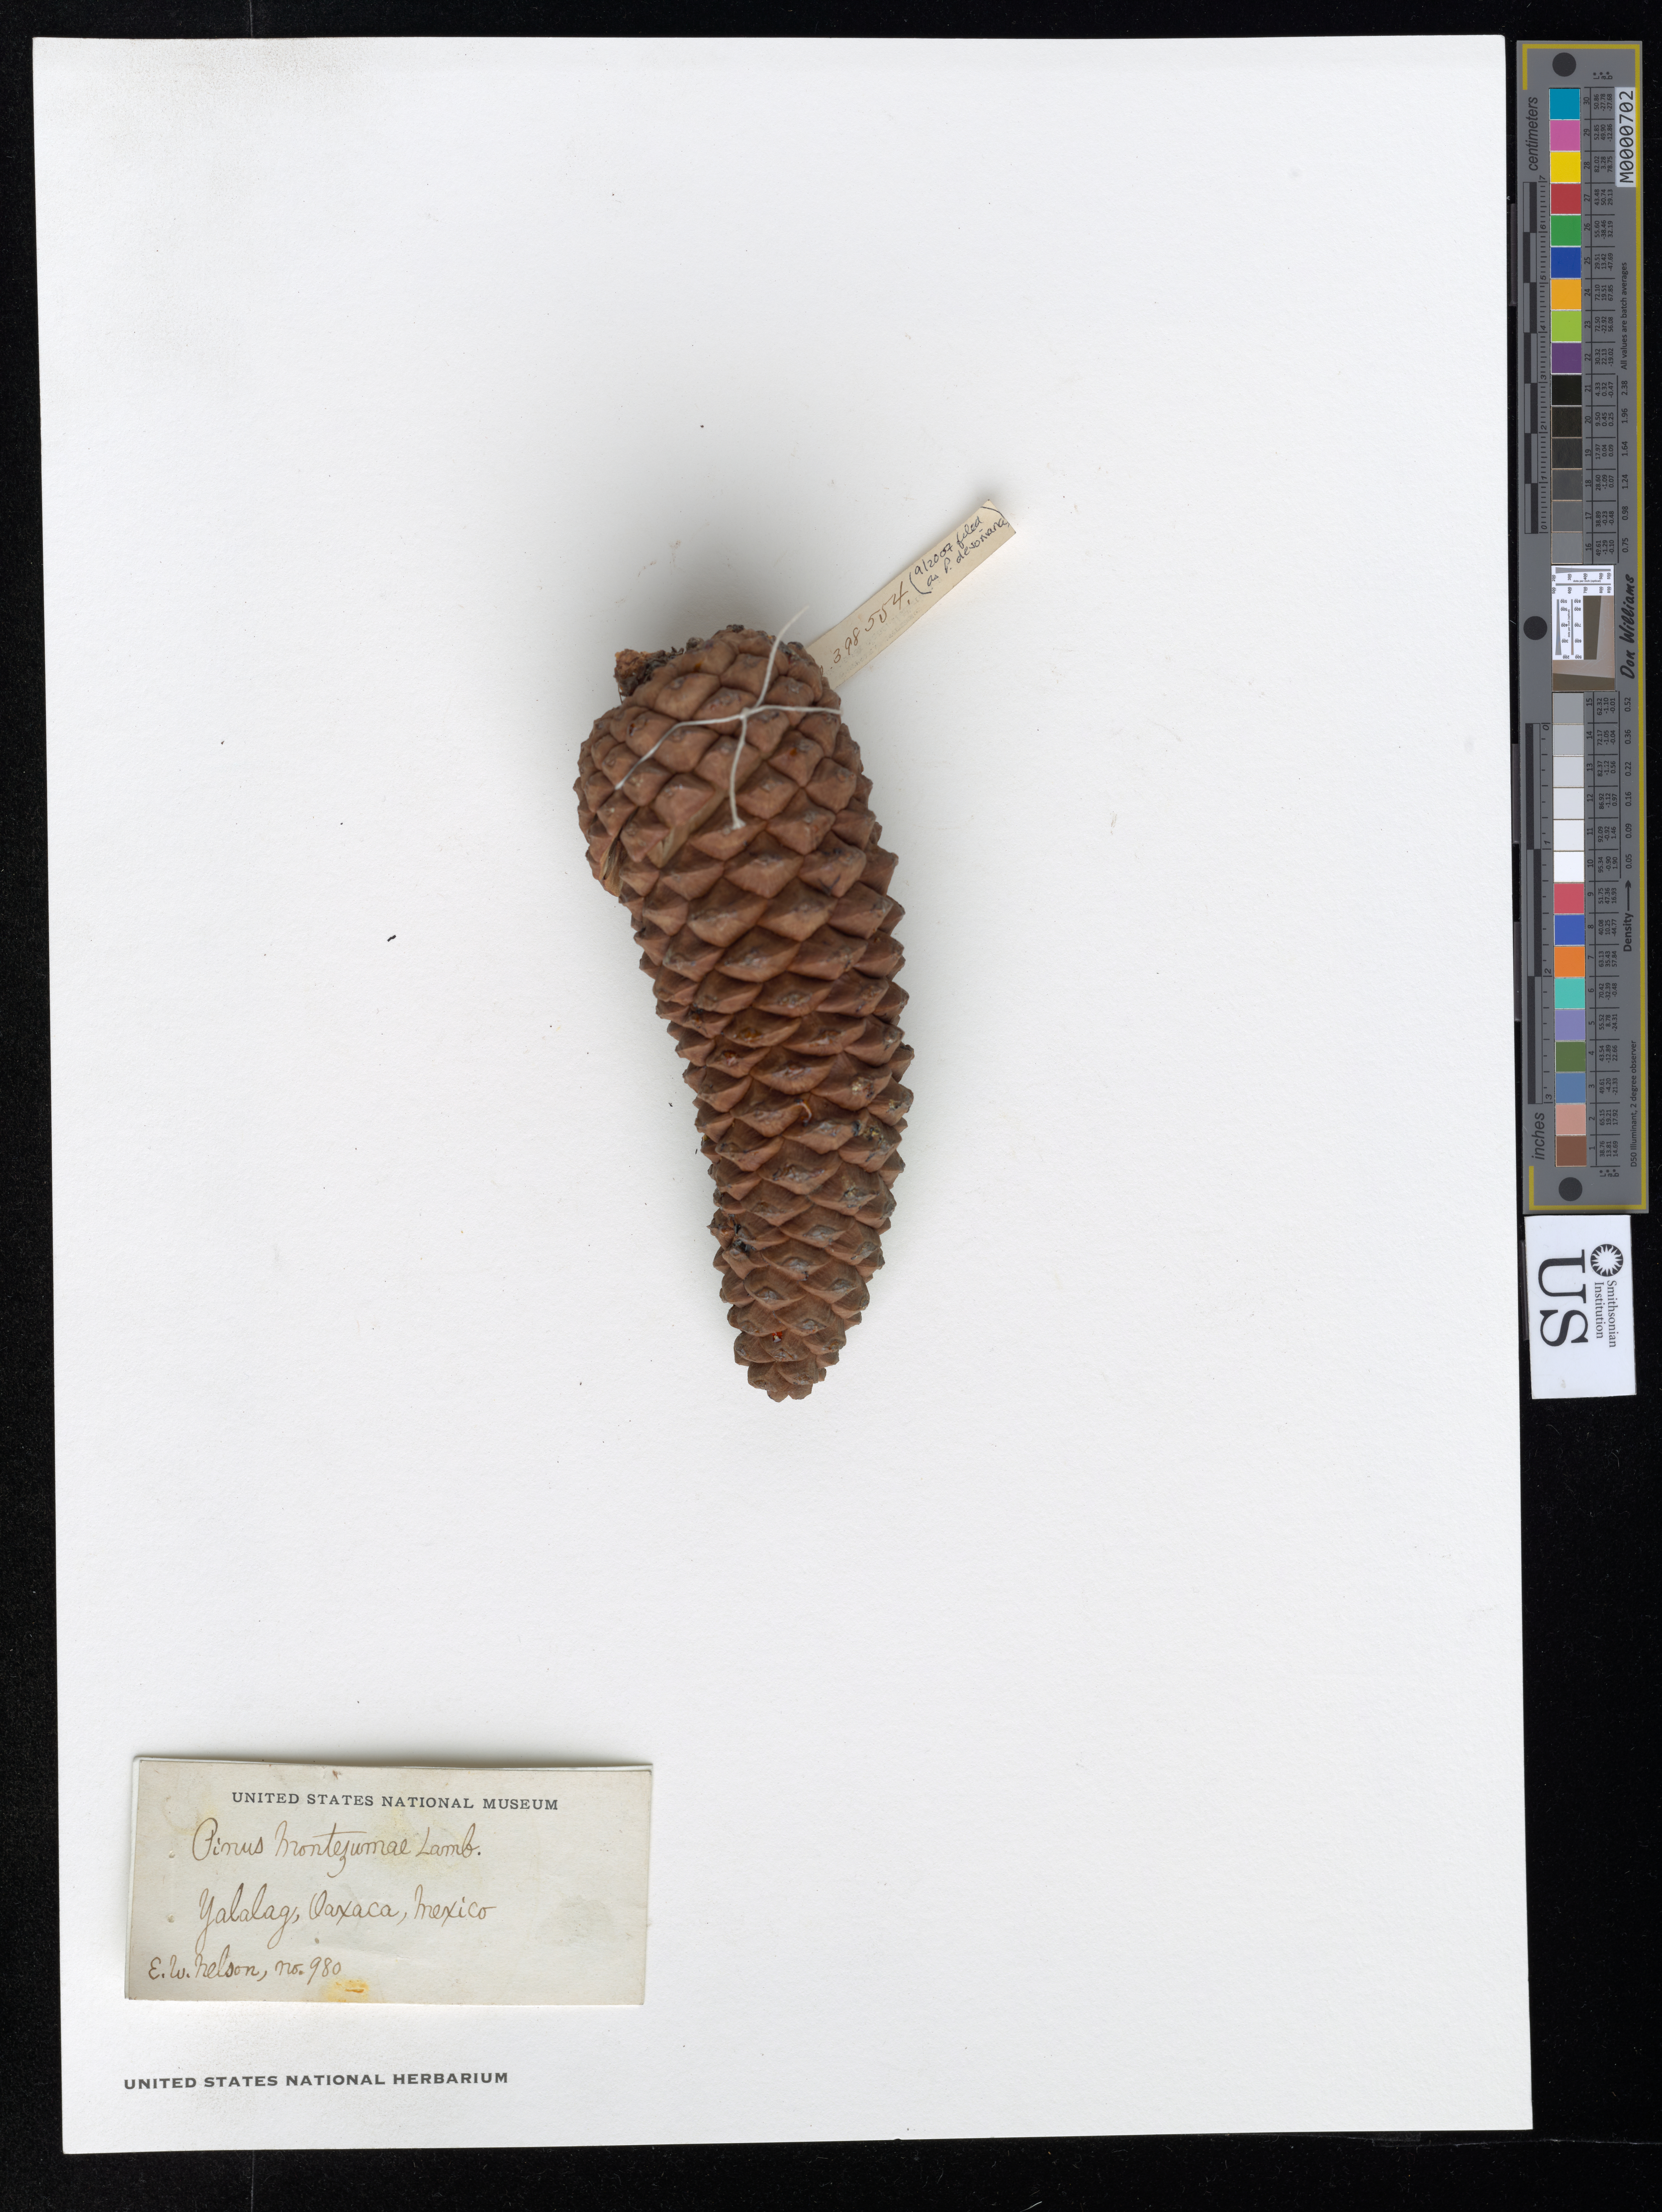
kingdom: Plantae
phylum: Tracheophyta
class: Pinopsida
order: Pinales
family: Pinaceae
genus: Pinus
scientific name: Pinus devoniana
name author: Lindl.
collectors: E. W. Nelson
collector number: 980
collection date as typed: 01 Aug 1894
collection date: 1894-08-01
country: Mexico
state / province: Oaxaca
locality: Mountains about Yalalag.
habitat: Mountains.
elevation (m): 1219